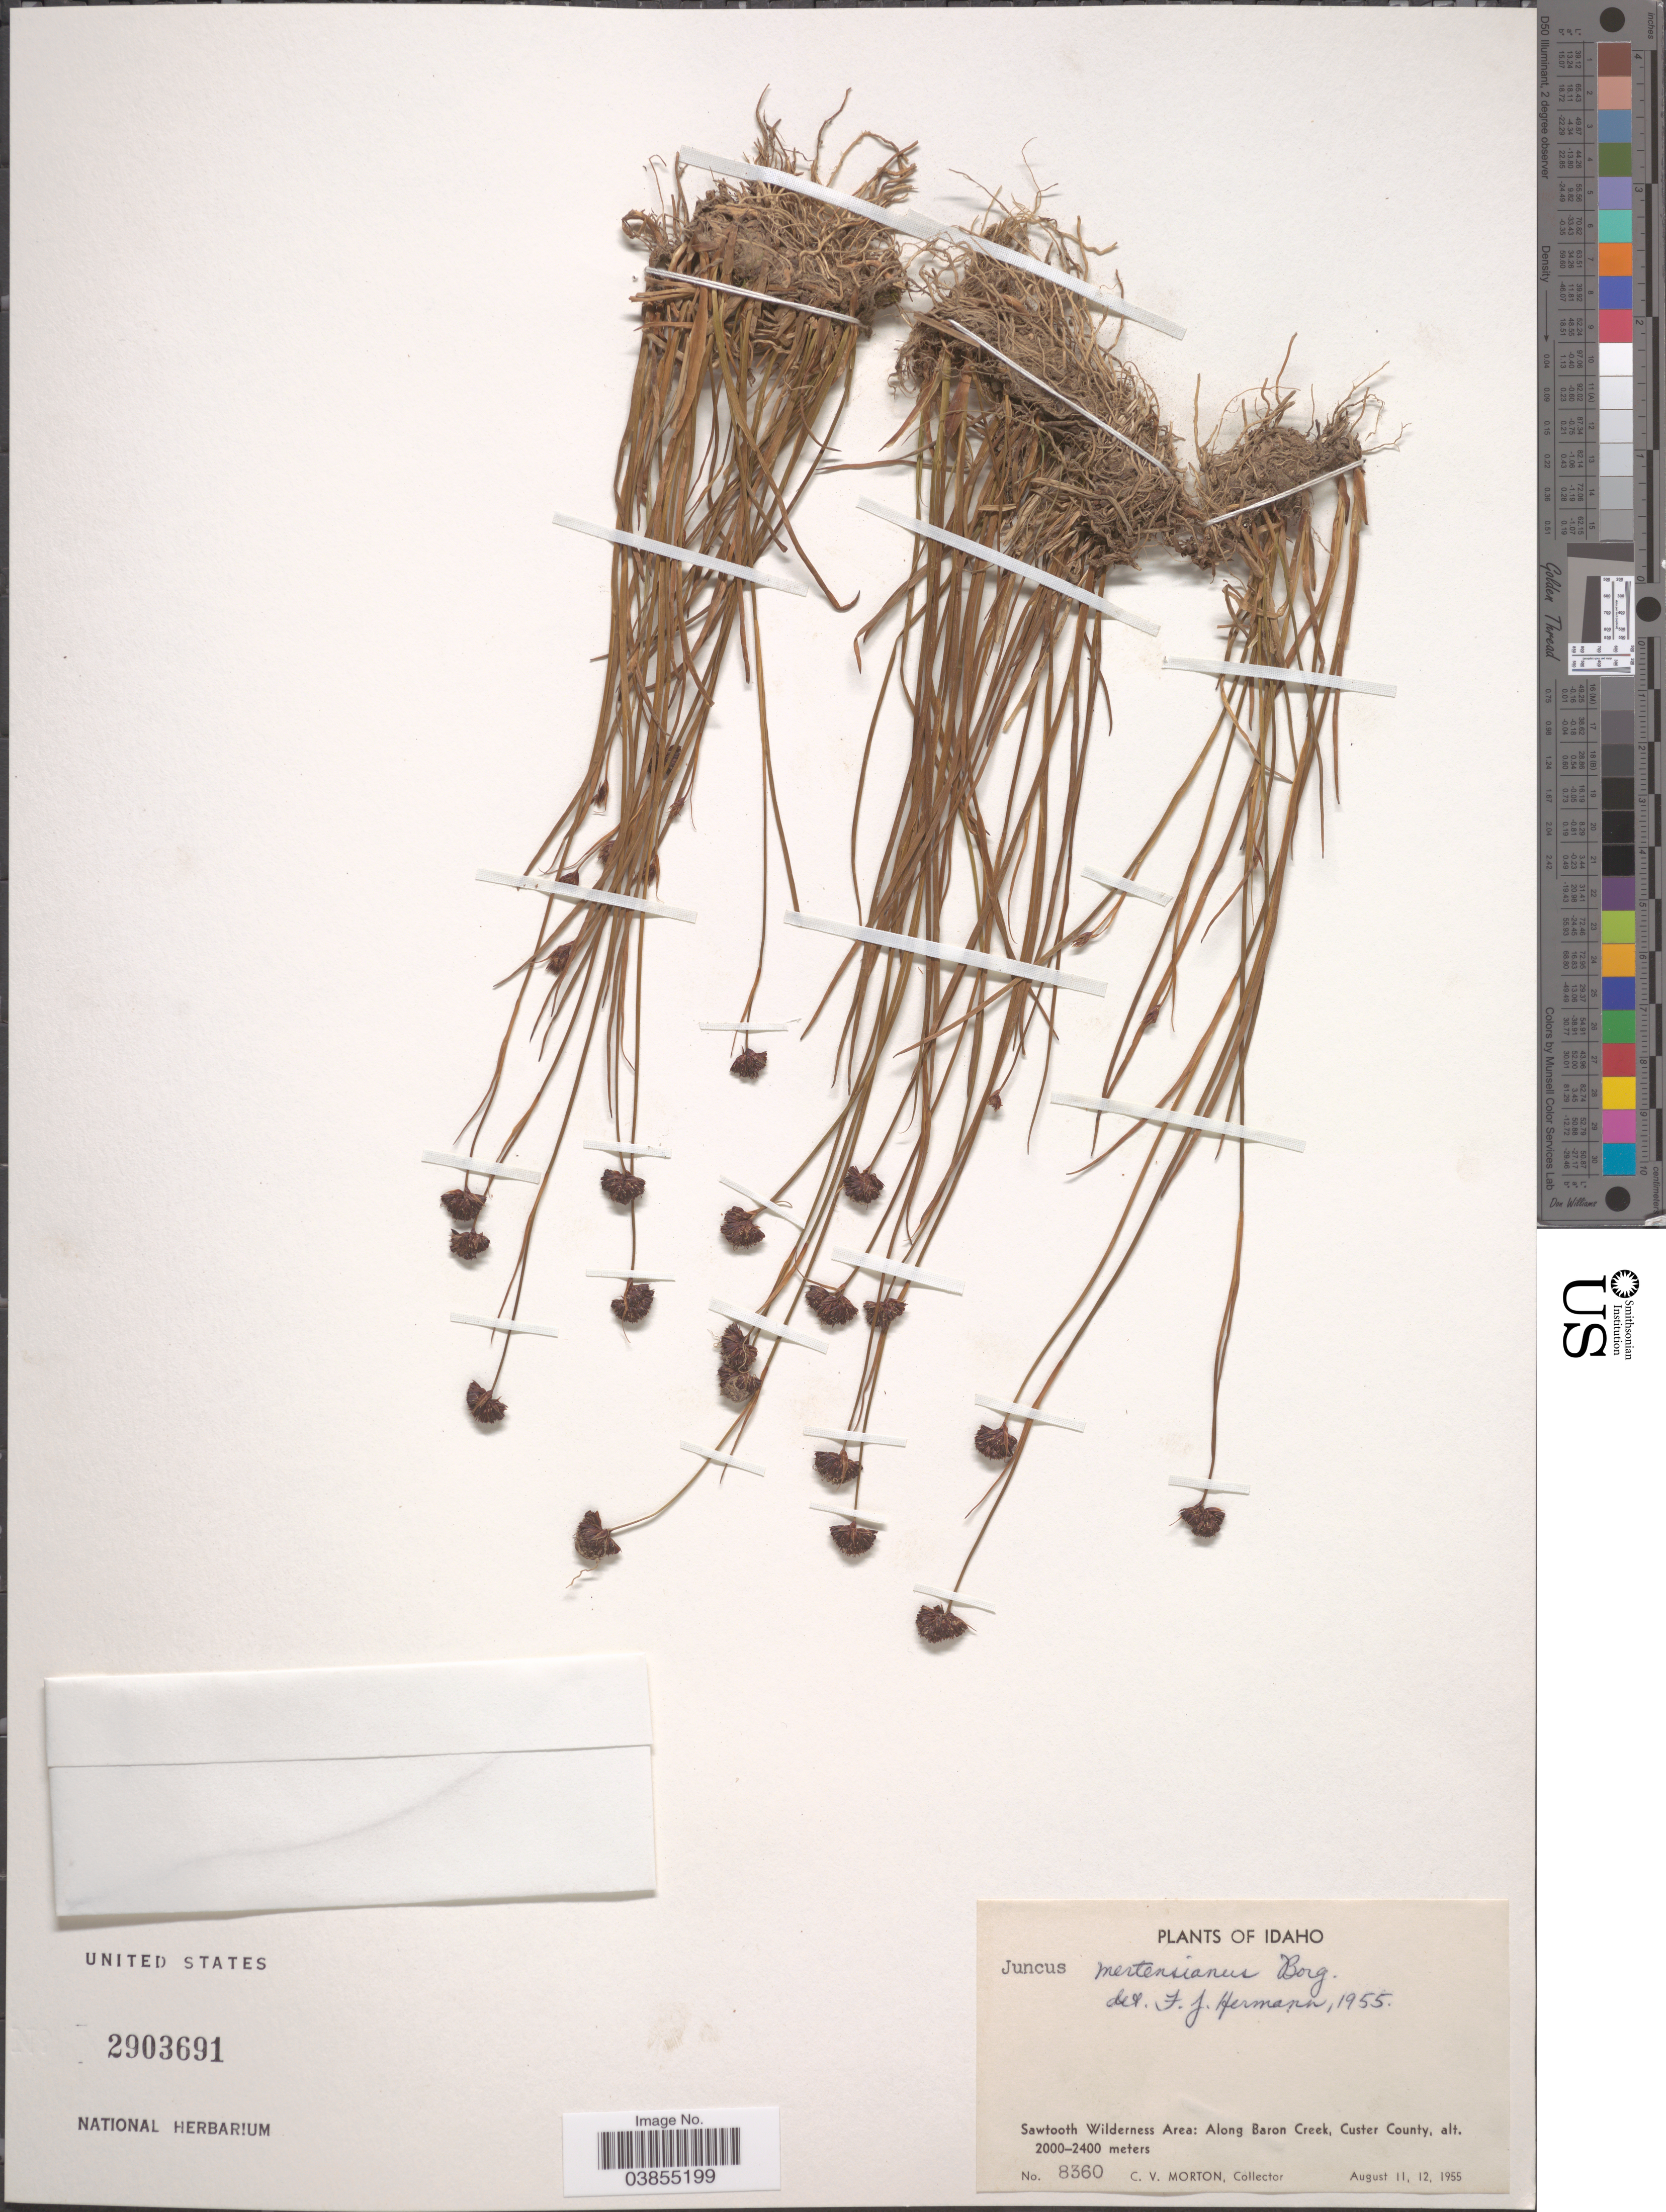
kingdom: Plantae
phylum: Tracheophyta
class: Liliopsida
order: Poales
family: Juncaceae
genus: Juncus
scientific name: Juncus mertensianus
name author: Bong.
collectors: C. V. Morton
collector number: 8360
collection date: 1955-08-11/1955-08-12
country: United States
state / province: Idaho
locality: Sawtooth Wilderness Area: Along Baron Creek, Custer County.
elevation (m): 2000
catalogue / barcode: US 2903691